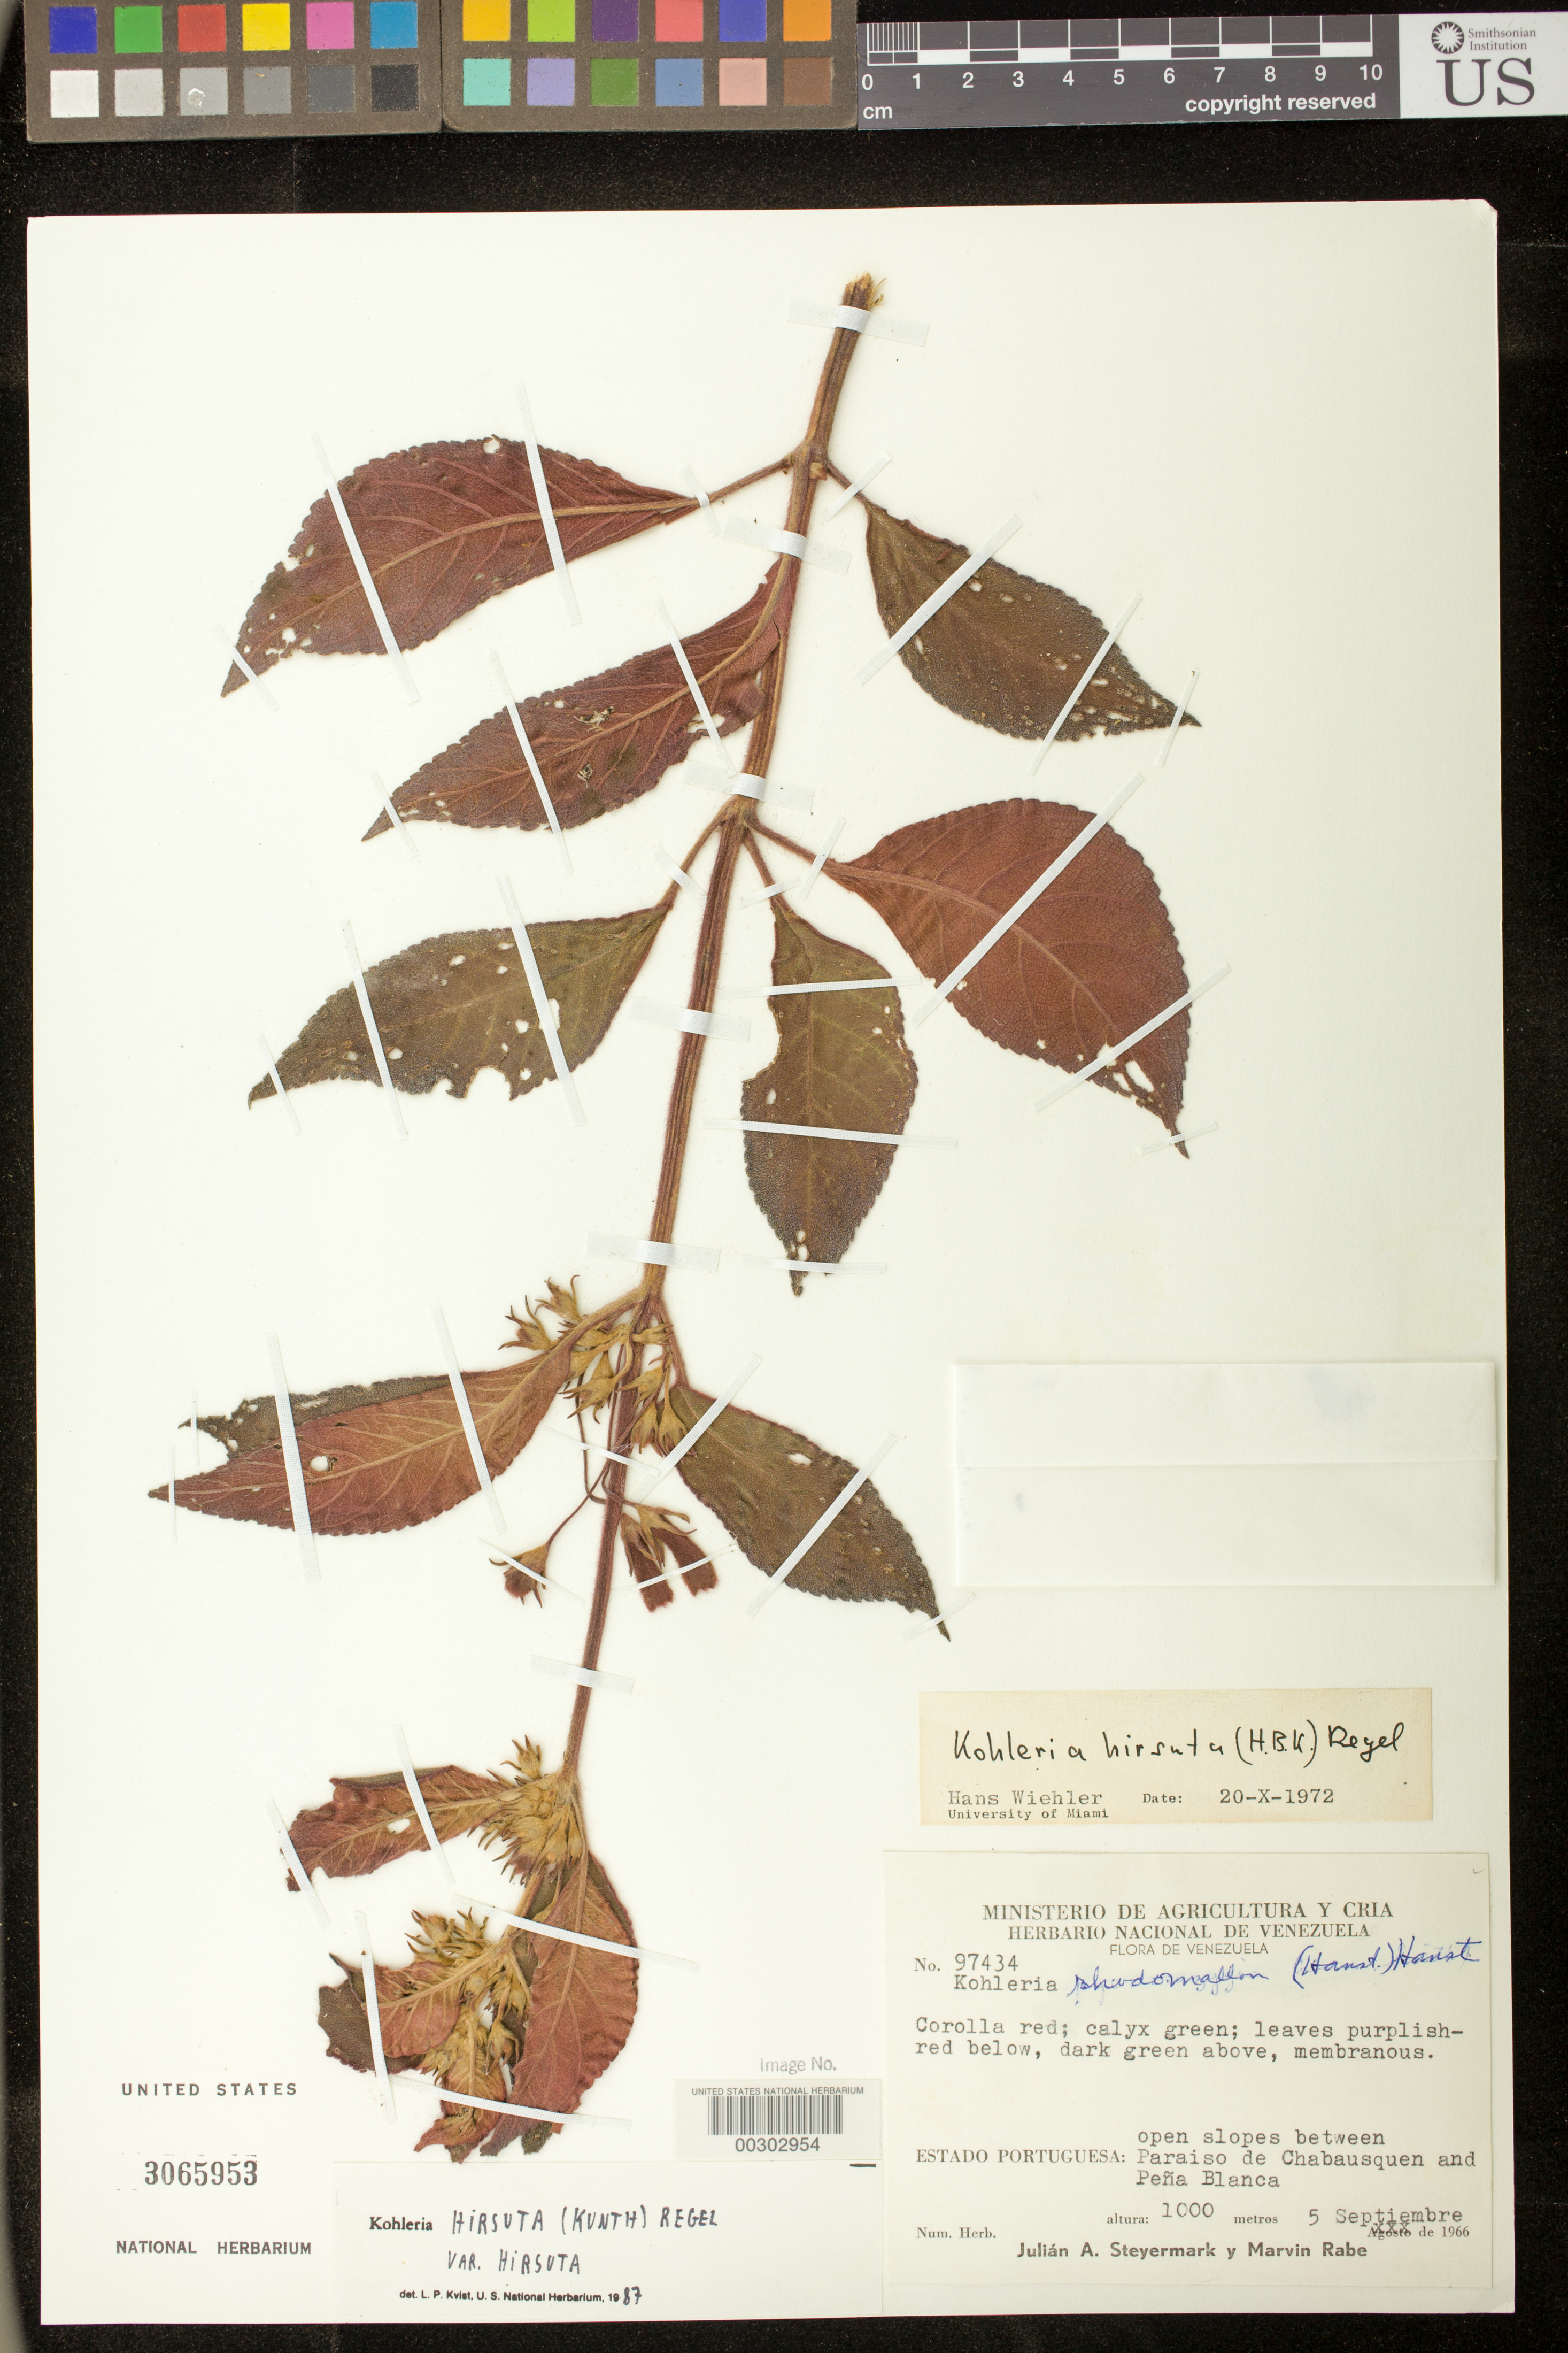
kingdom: Plantae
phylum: Tracheophyta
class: Magnoliopsida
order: Lamiales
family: Gesneriaceae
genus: Kohleria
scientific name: Kohleria hirsuta var. hirsuta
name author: (Kunth) Regel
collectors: J. Steyermark & M. Rabe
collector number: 97434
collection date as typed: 05 Sep 1966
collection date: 1966-09-05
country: Venezuela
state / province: Portuguesa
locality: between Paraiso de Chabausquen and Pena Blanca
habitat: Open slopes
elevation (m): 1000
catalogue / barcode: US 3065953